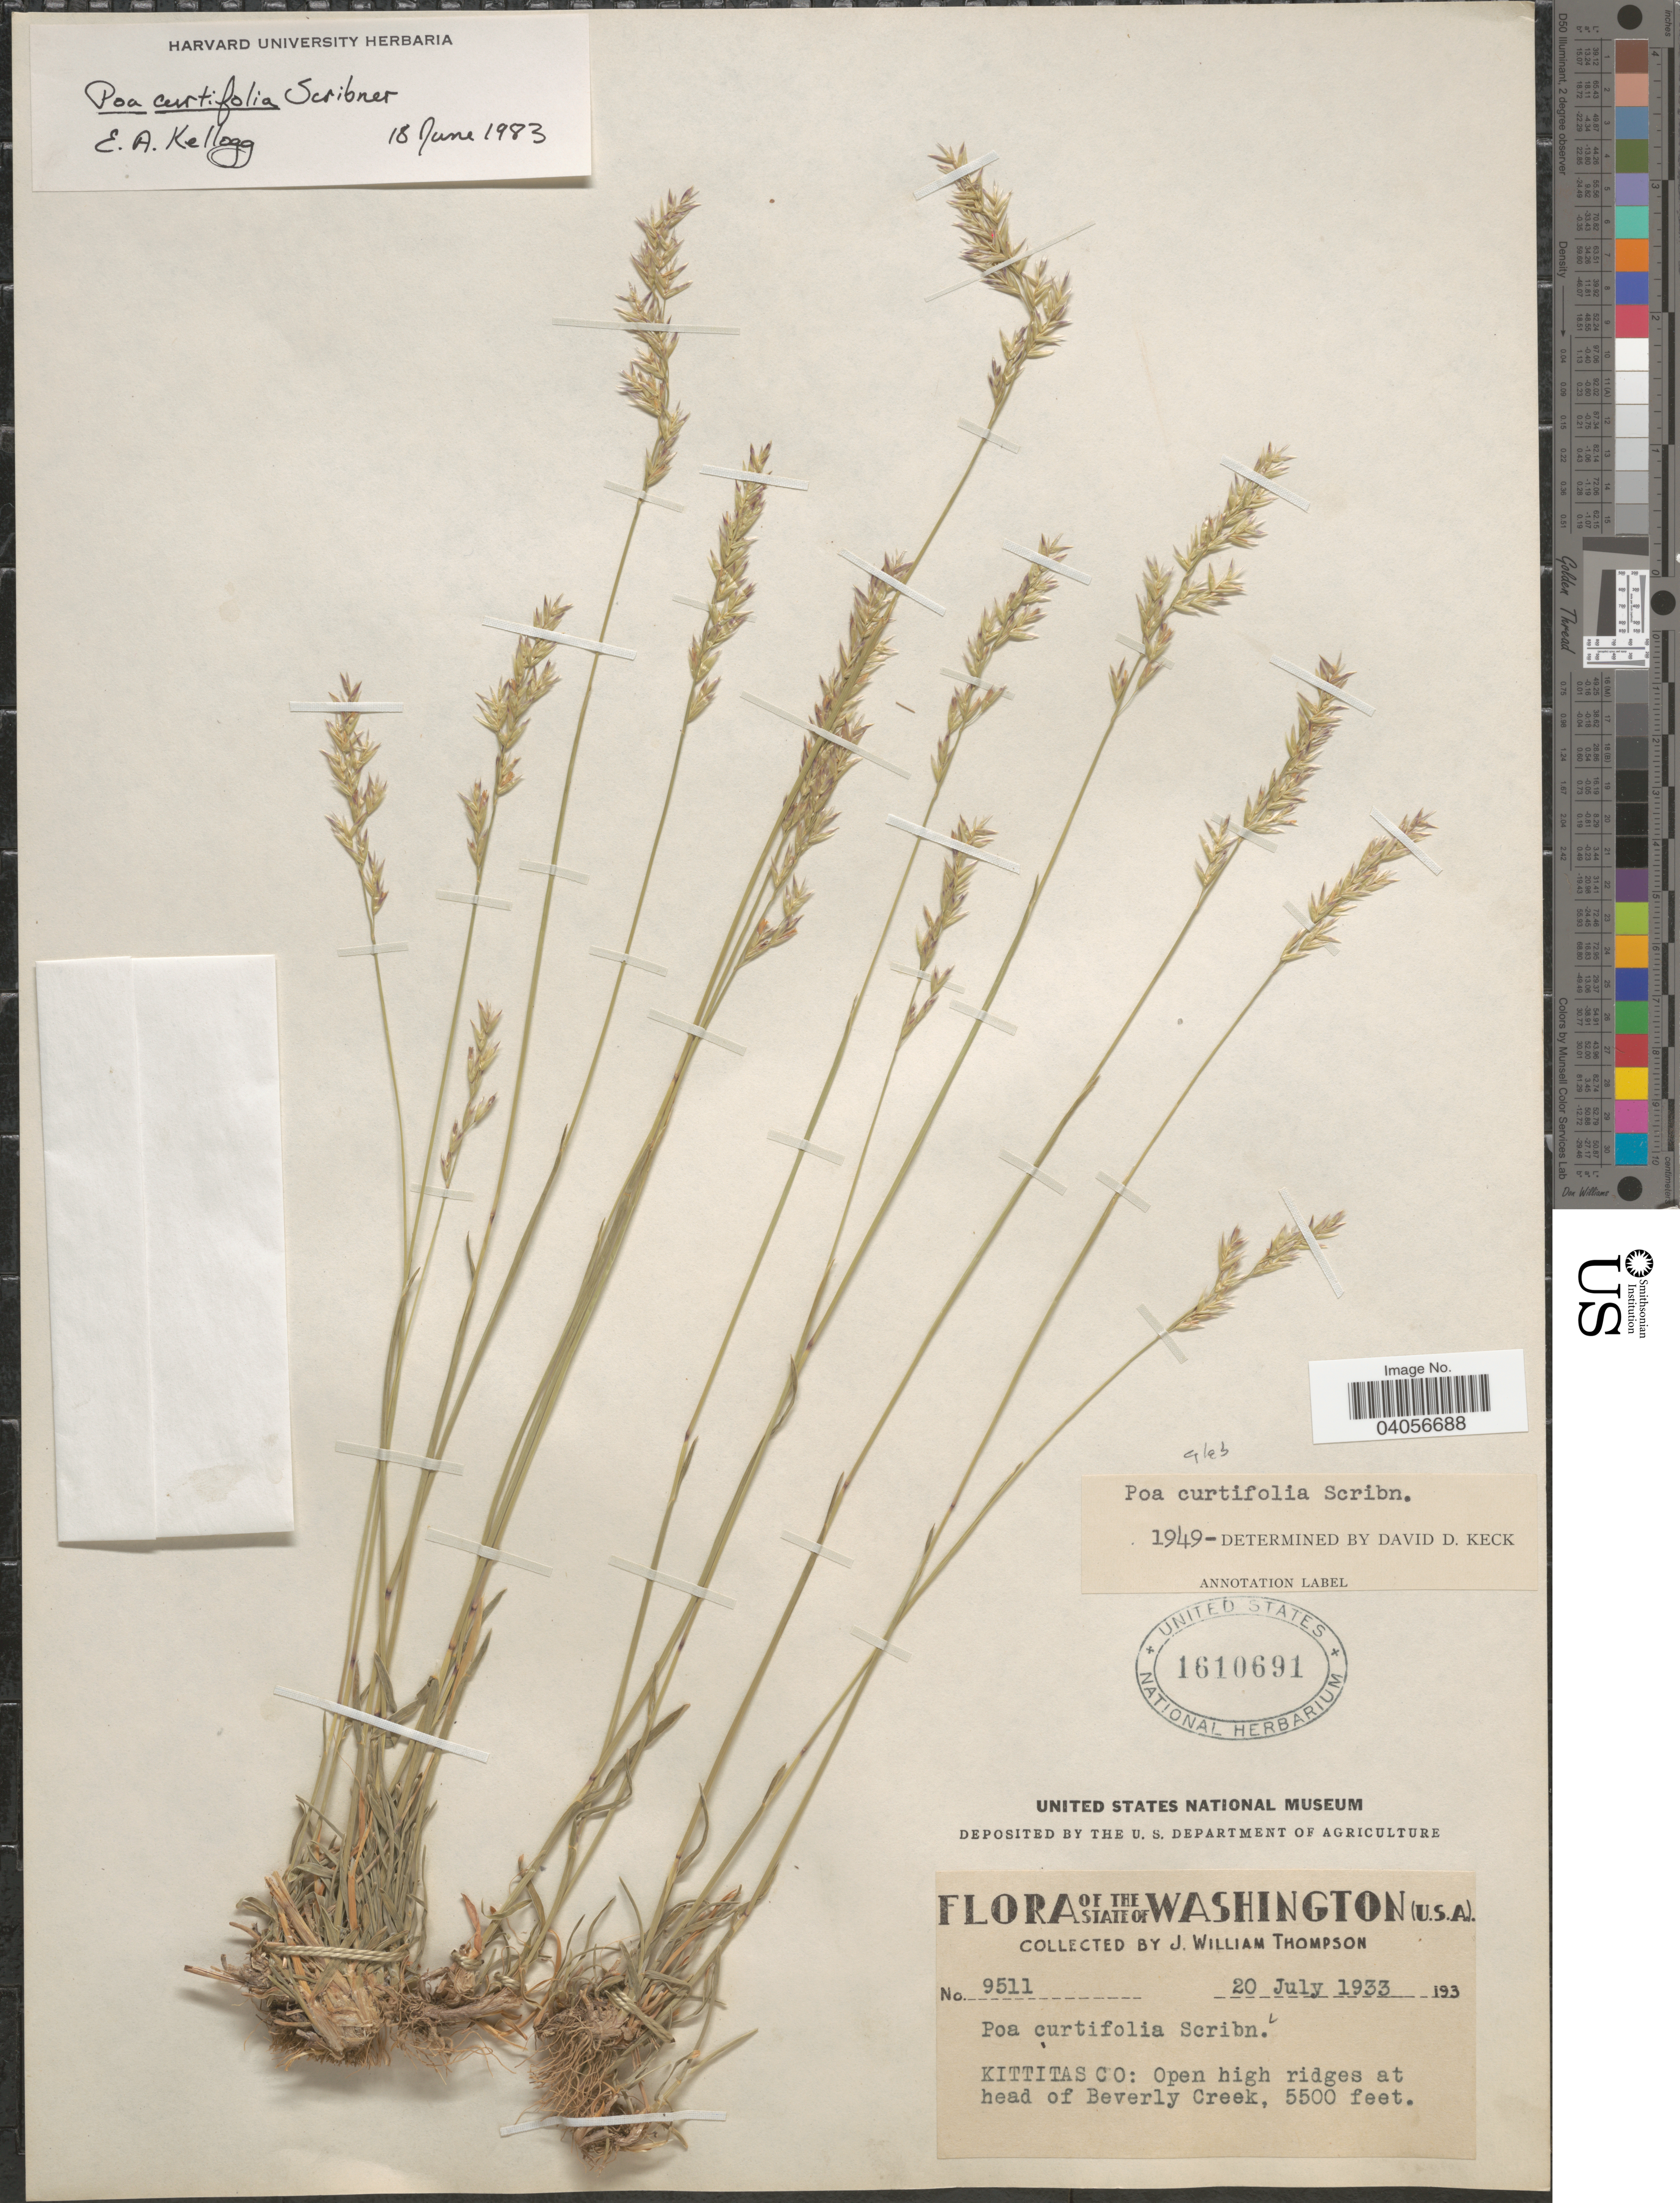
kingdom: Plantae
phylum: Tracheophyta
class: Liliopsida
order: Poales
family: Poaceae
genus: Poa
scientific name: Poa curtifolia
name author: Scribn.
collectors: J. W. Thompson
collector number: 9511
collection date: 1933-07-20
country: United States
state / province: Washington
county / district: Kittitas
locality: Kittitas Co: Open high ridges at head of Beverly Creek.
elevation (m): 1676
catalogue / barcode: US 1610691